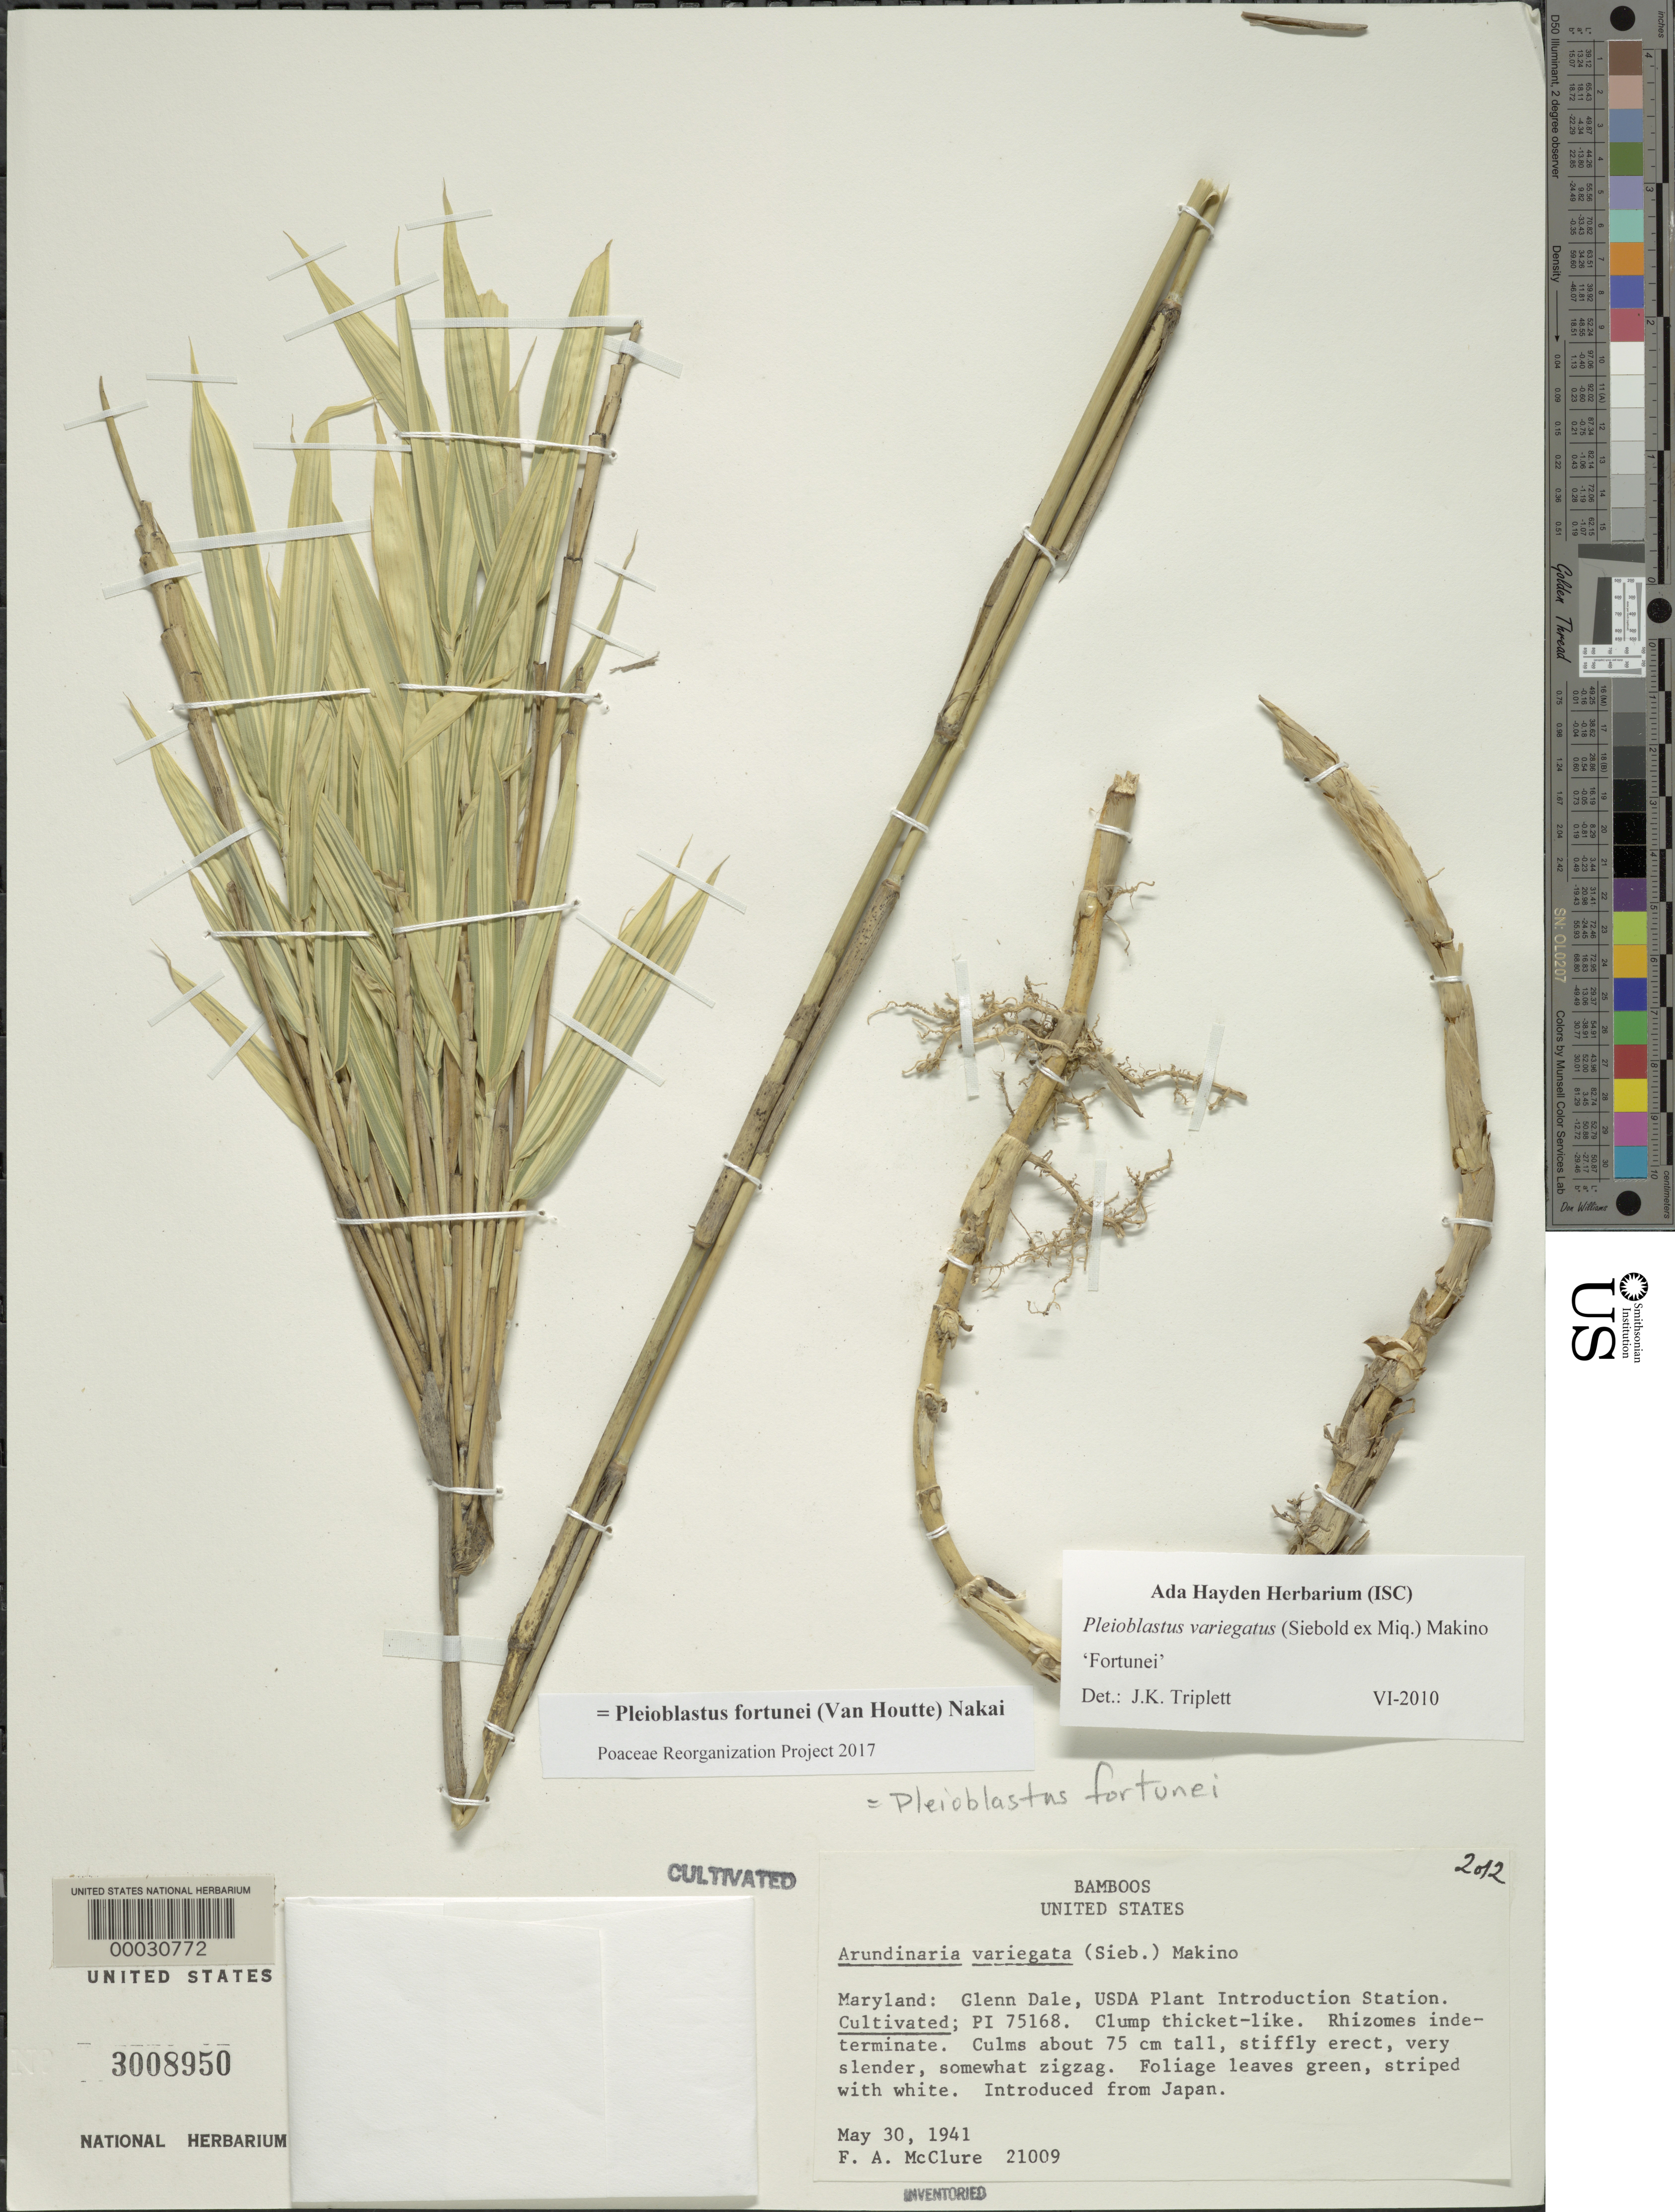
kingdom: Plantae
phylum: Tracheophyta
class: Liliopsida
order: Poales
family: Poaceae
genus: Pleioblastus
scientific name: Pleioblastus fortunei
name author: (Van Houtte) Nakai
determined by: Poaceae Reorganization Project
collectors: F. A. McClure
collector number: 21009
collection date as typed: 30 May 1941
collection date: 1941-05-30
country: United States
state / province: Maryland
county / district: Prince George's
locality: Usda plant introduction station - glenn dale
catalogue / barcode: US 3008950